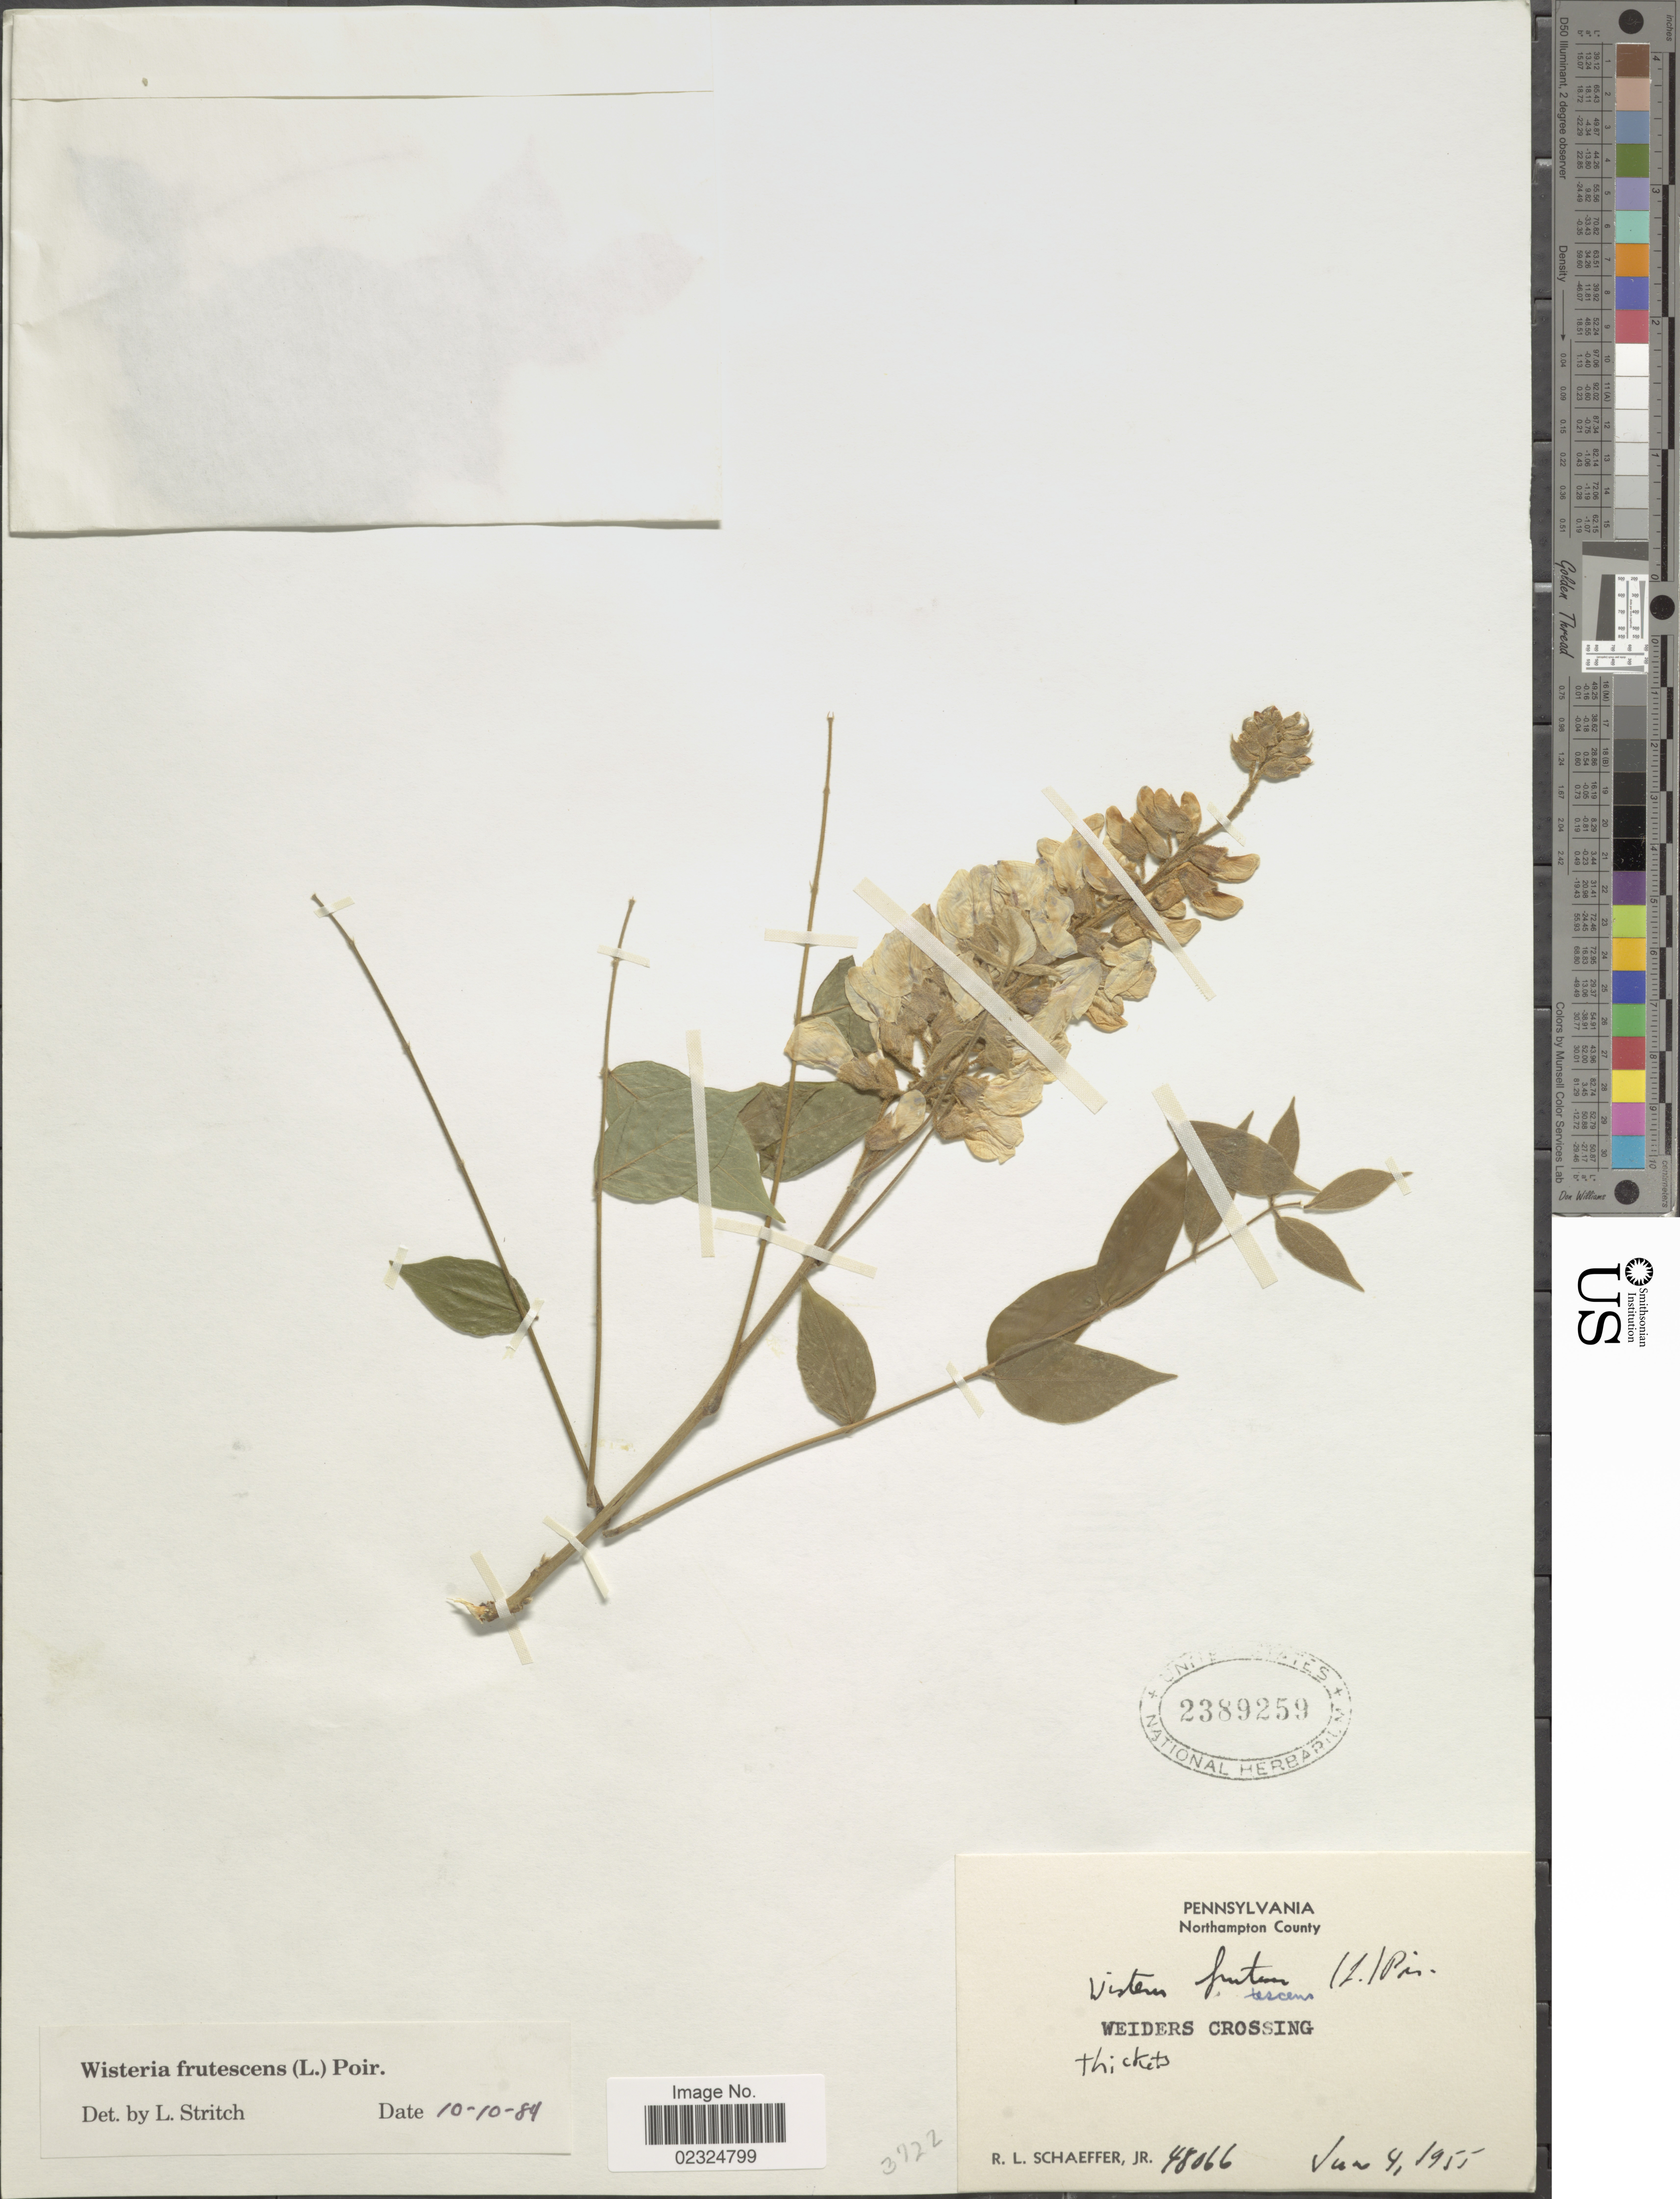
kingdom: Plantae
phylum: Tracheophyta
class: Magnoliopsida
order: Fabales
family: Fabaceae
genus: Wisteria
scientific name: Wisteria frutescens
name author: (L.) Poir.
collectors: R. Schaeffer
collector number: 48066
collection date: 1955-06-04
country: United States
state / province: Pennsylvania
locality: Northampton County, Weiders Crossing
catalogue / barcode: US 2389259